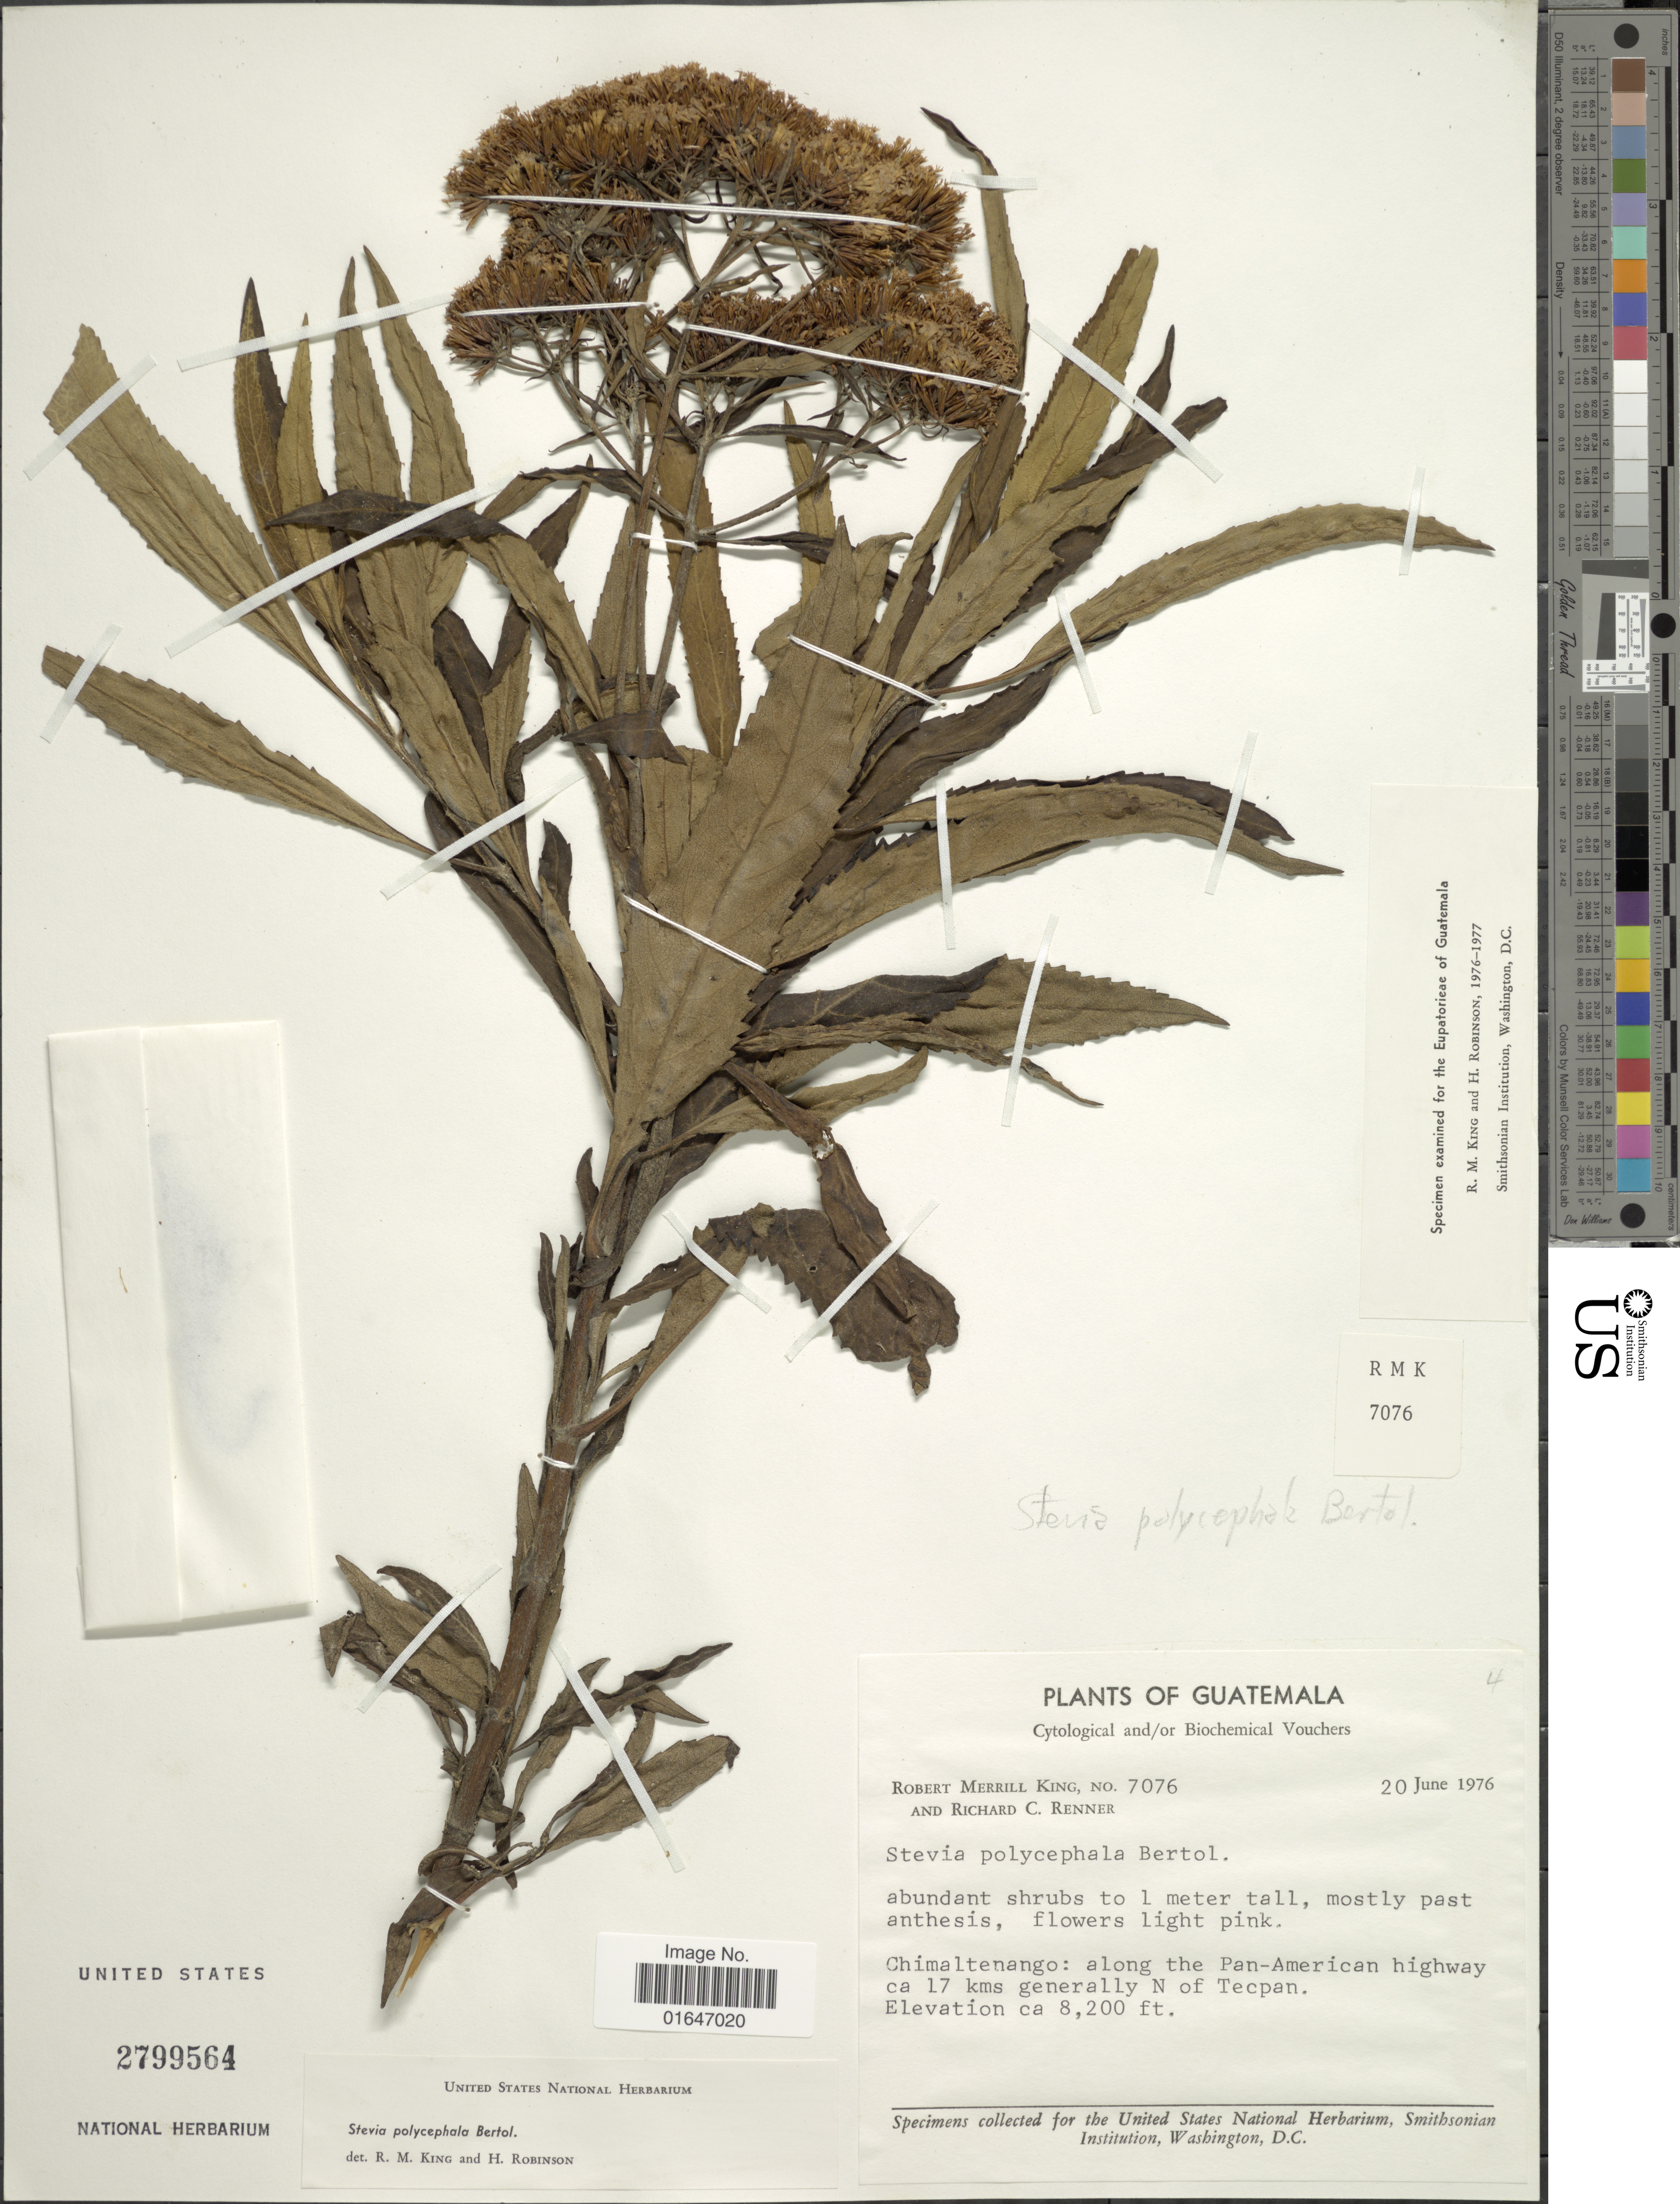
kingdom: Plantae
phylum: Tracheophyta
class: Magnoliopsida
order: Asterales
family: Asteraceae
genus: Stevia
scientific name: Stevia polycephala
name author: Bertoloni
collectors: R. M. King & R. C. Renner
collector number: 7076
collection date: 1976-06-20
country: Guatemala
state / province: Chimaltenango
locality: Along the Pan-American highway ca 17 kms generally N of Recpan.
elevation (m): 2499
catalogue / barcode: US 2799564